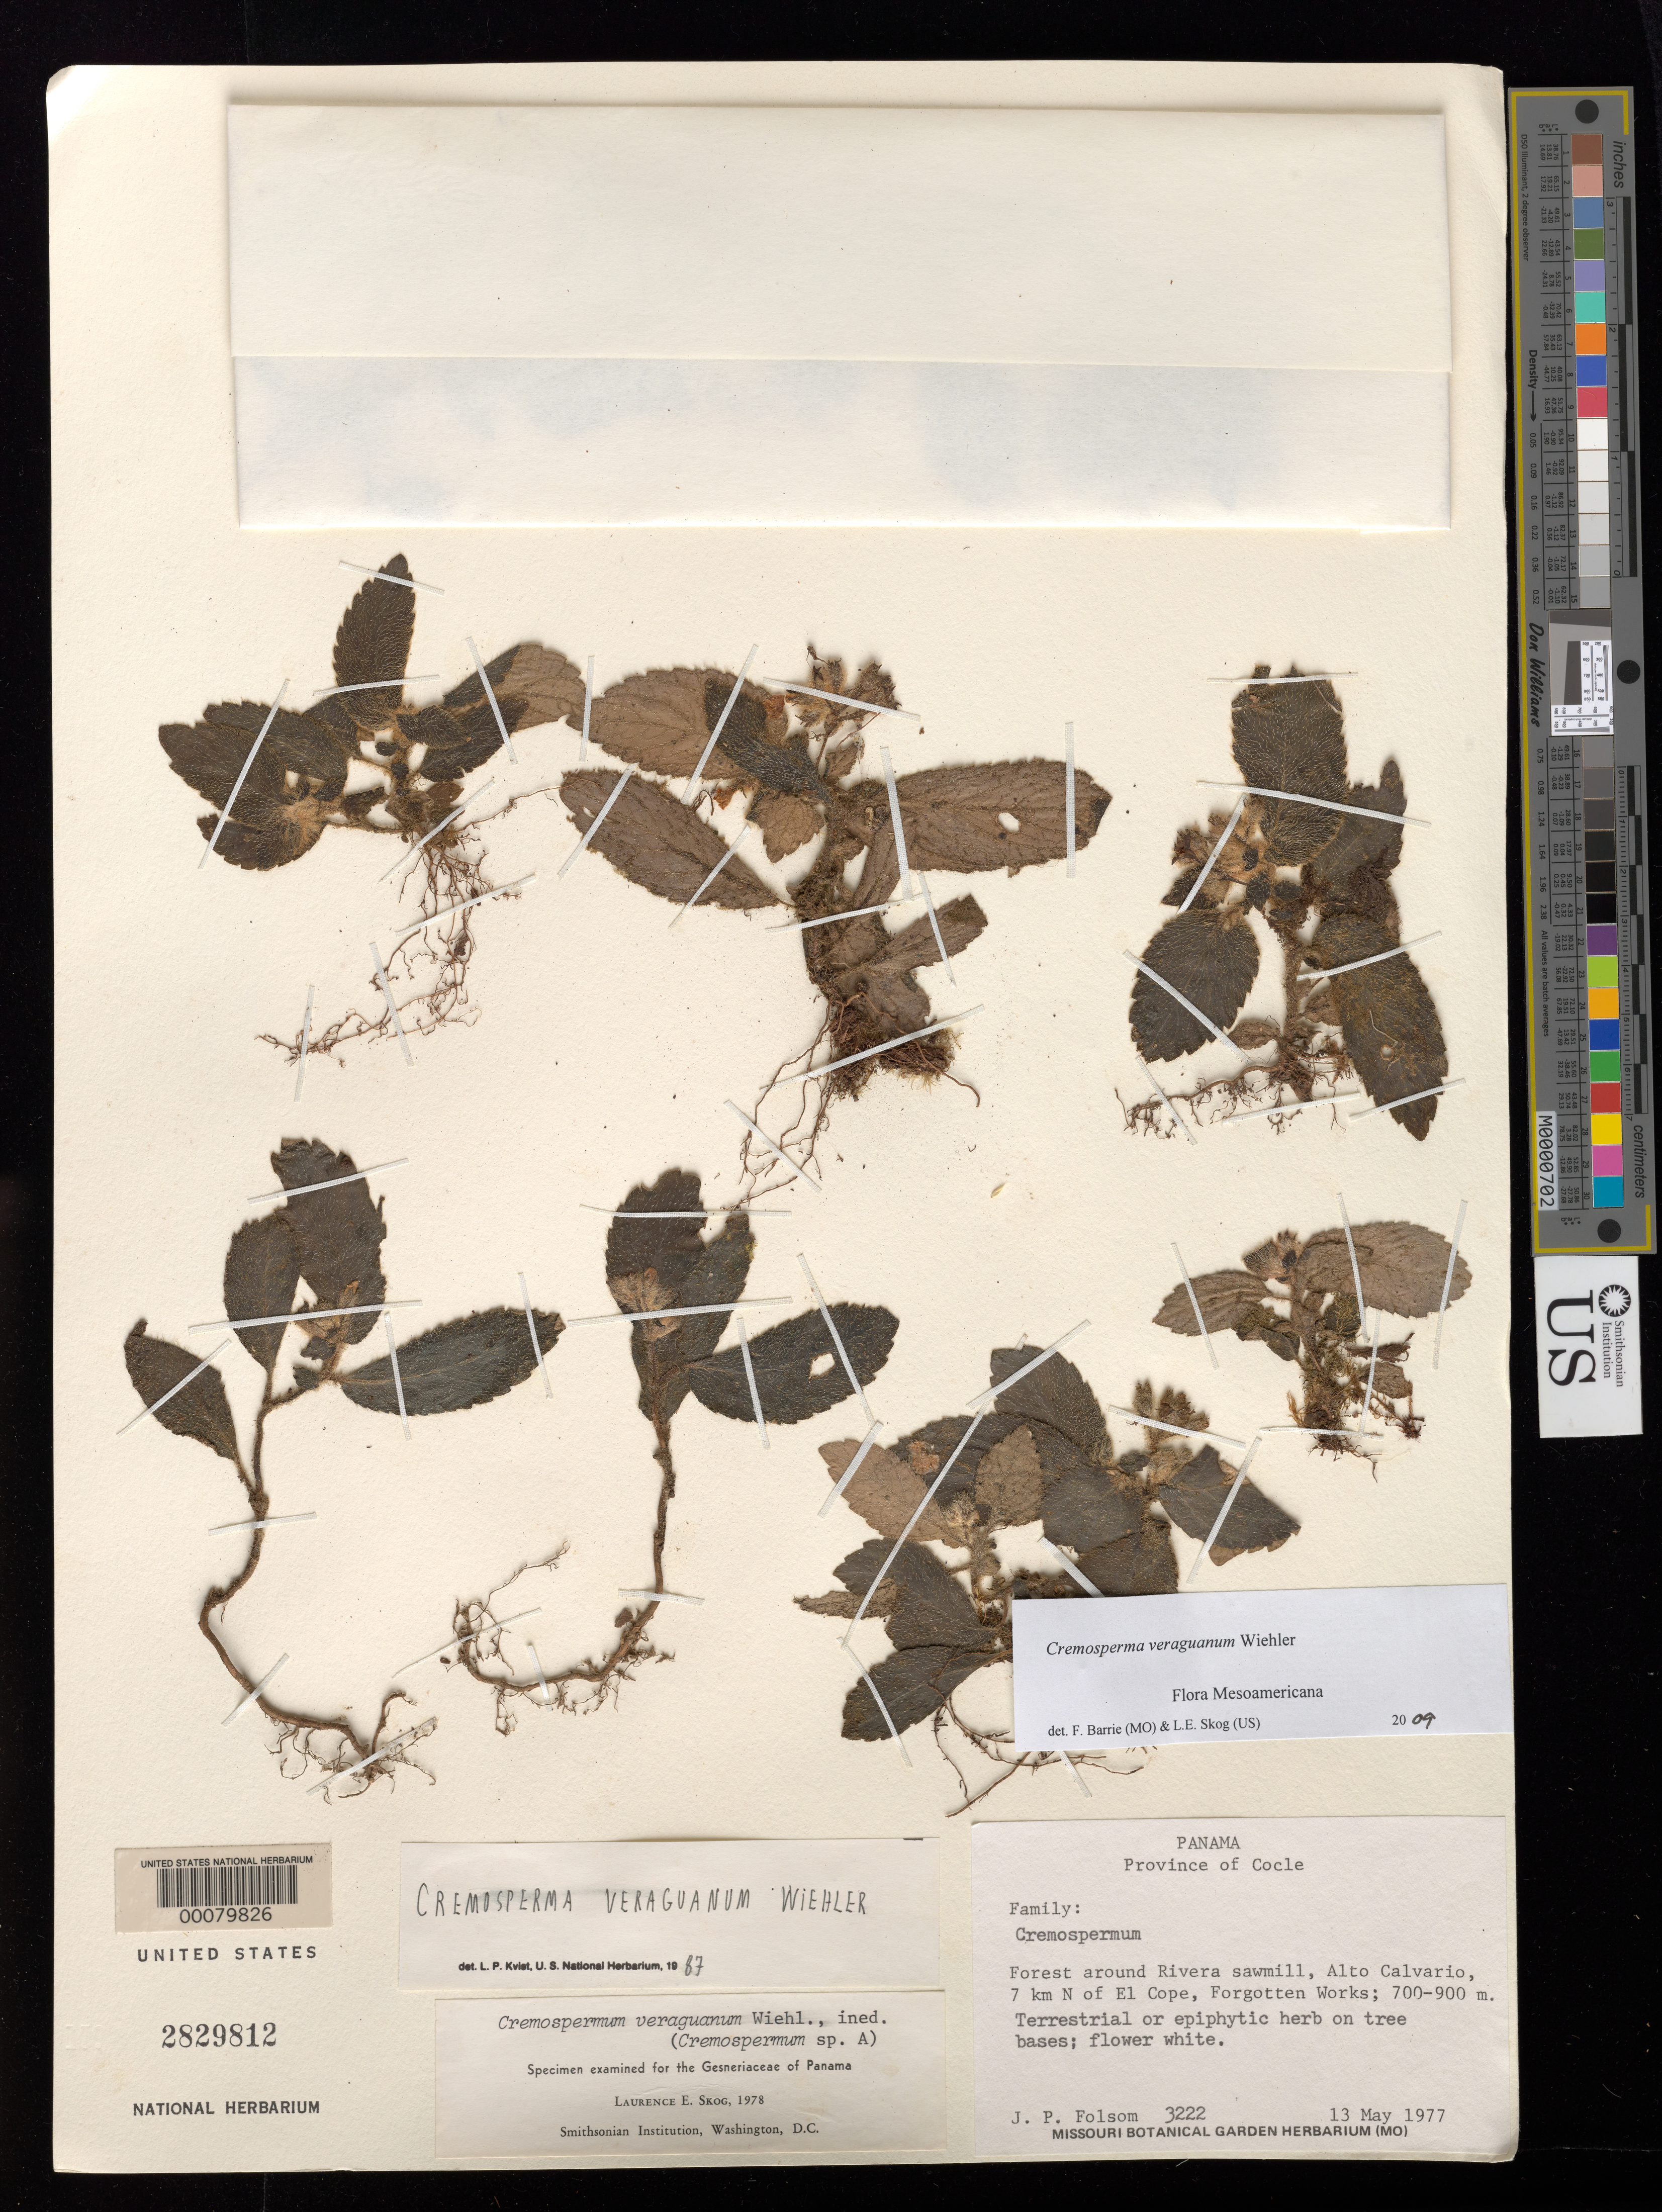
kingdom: Plantae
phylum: Tracheophyta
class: Magnoliopsida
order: Lamiales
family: Gesneriaceae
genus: Cremosperma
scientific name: Cremosperma veraguanum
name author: Wiehler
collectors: J. P. Folsom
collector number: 3222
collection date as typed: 13 May 1977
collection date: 1977-05-13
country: Panama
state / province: Coclé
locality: Around Rivera sawmill, Alto Calvario, 7 km N of El Cope, Forgotten Works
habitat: Forest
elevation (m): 700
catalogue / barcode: US 2829812